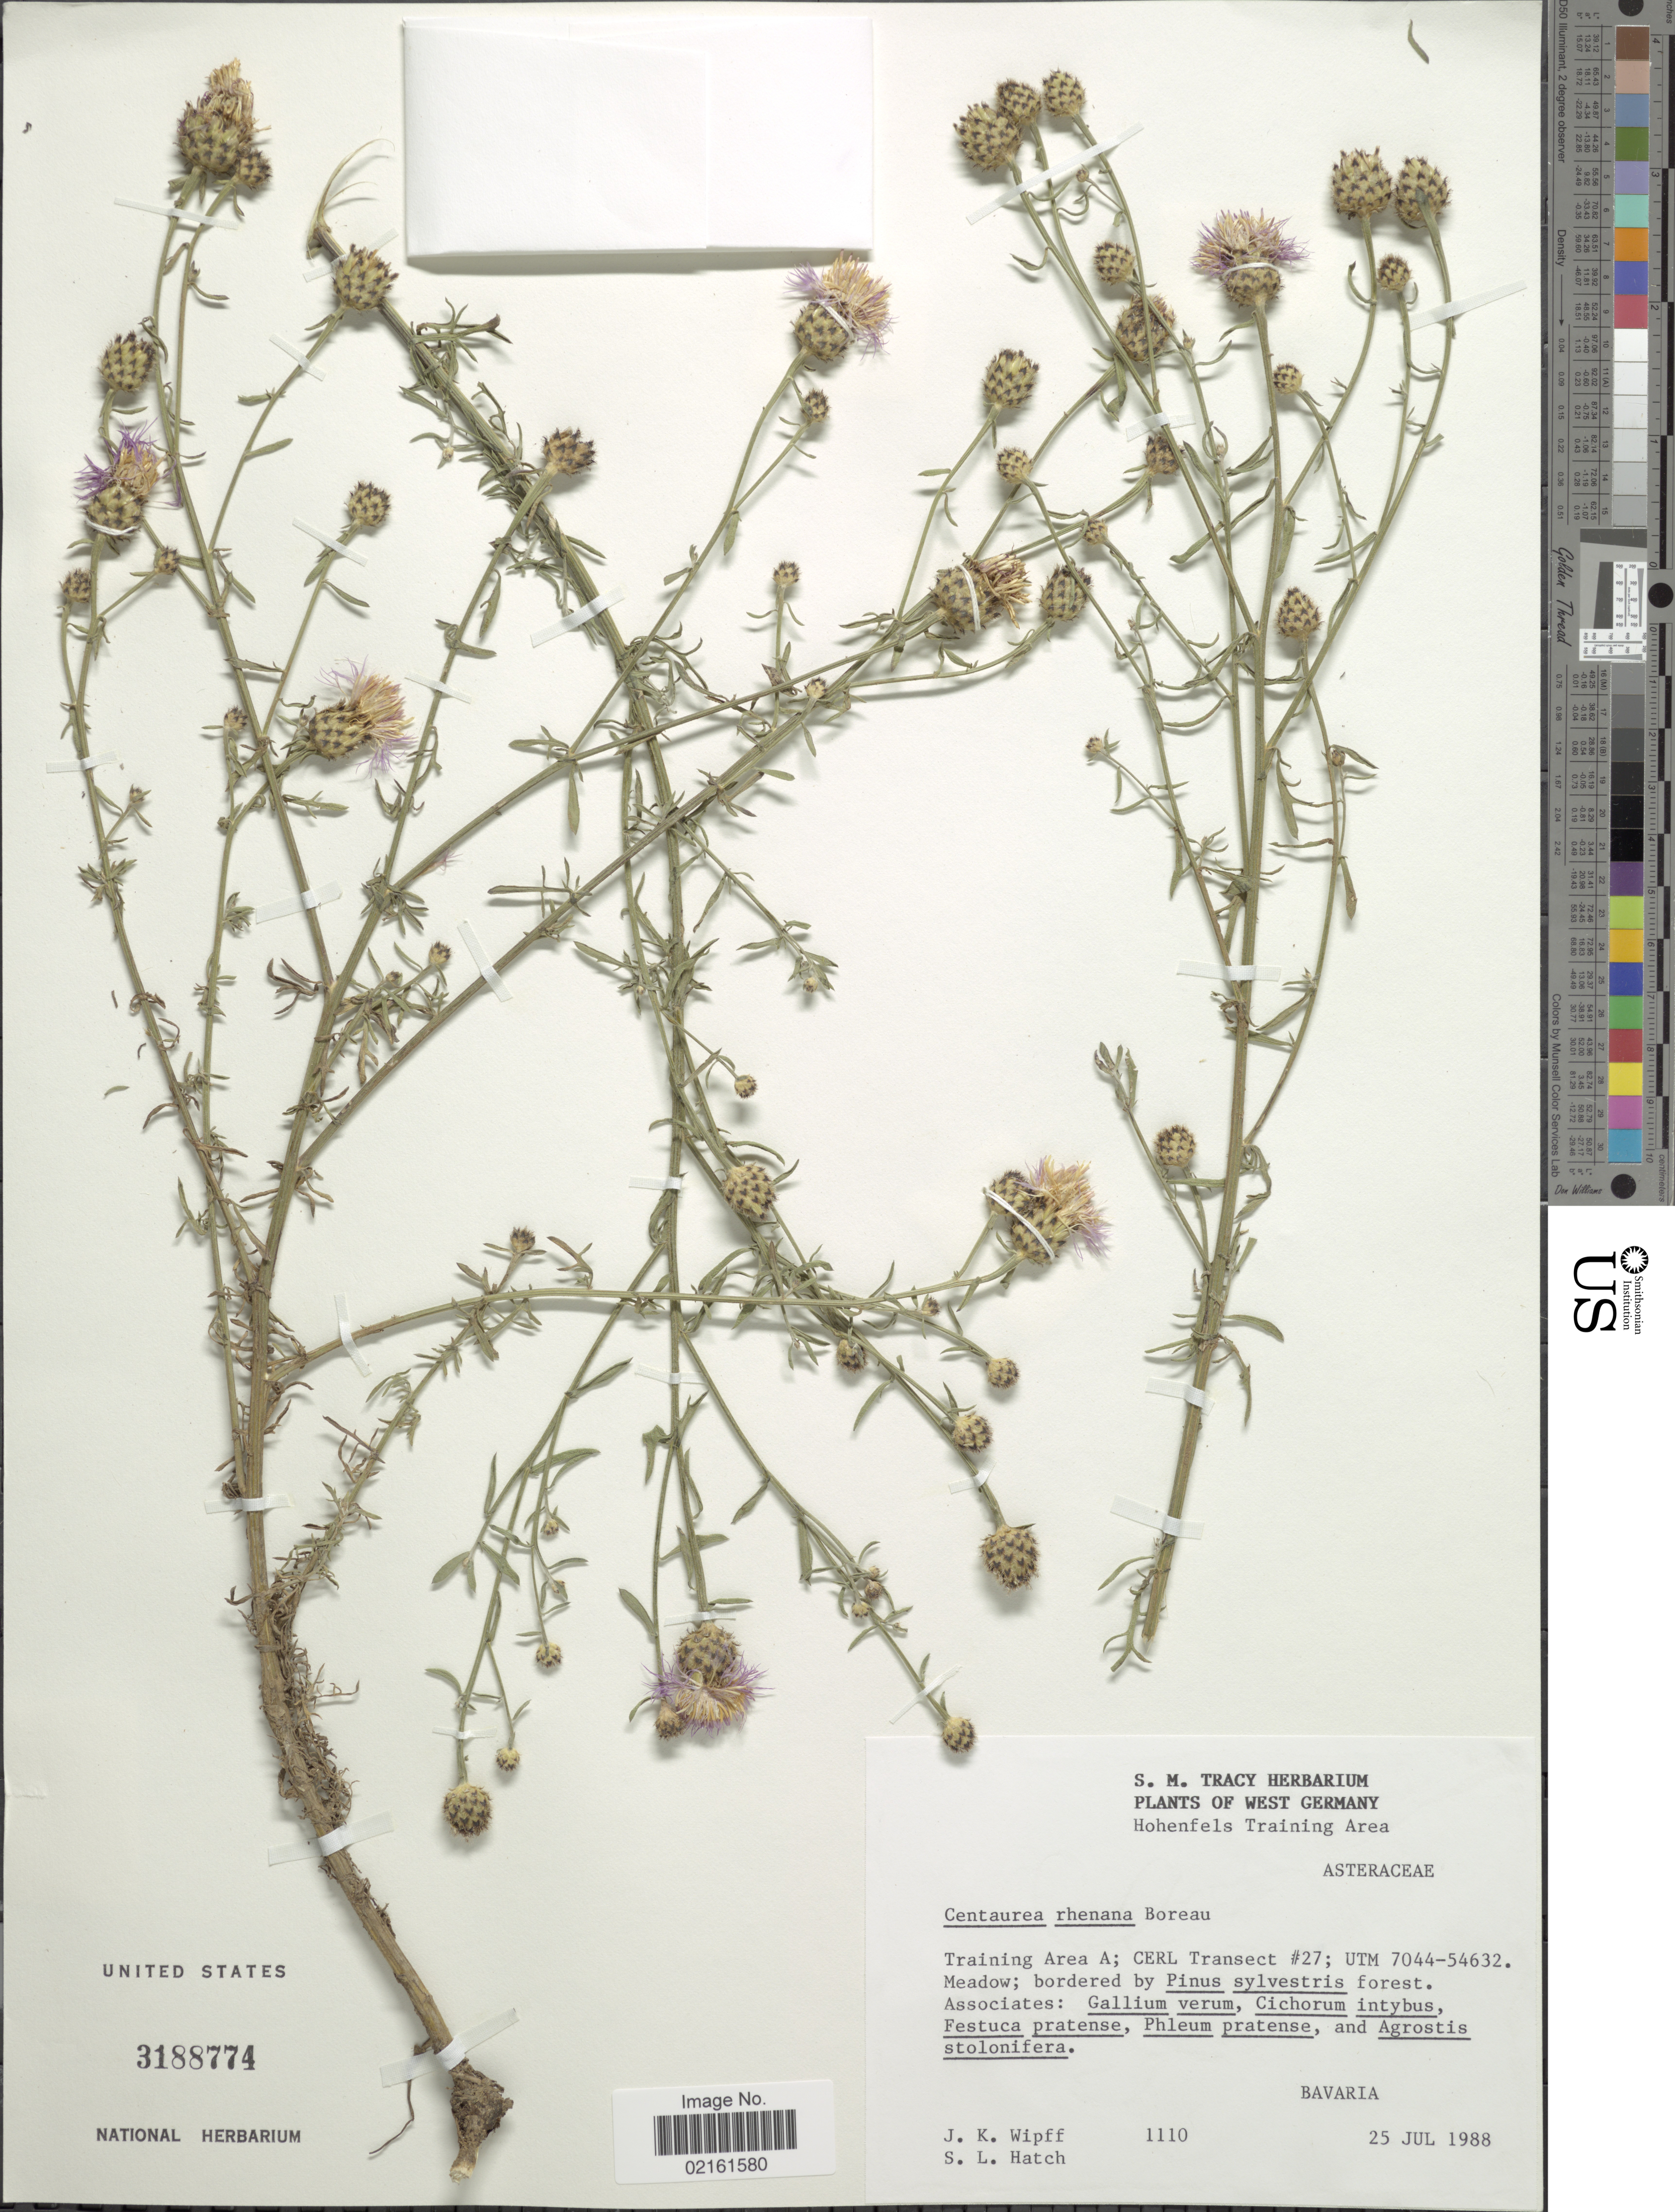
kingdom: Plantae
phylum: Tracheophyta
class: Magnoliopsida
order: Asterales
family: Asteraceae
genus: Centaurea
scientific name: Centaurea stoebe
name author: L.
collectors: J. K. Wipff & S. Hatch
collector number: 1110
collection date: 1988-07-25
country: Germany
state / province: Bayern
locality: West Germany. Hohenfels Training Area. Training Area A; CERL Transect #27; UTM 7044-54632. Bavaria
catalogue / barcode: US 3188774